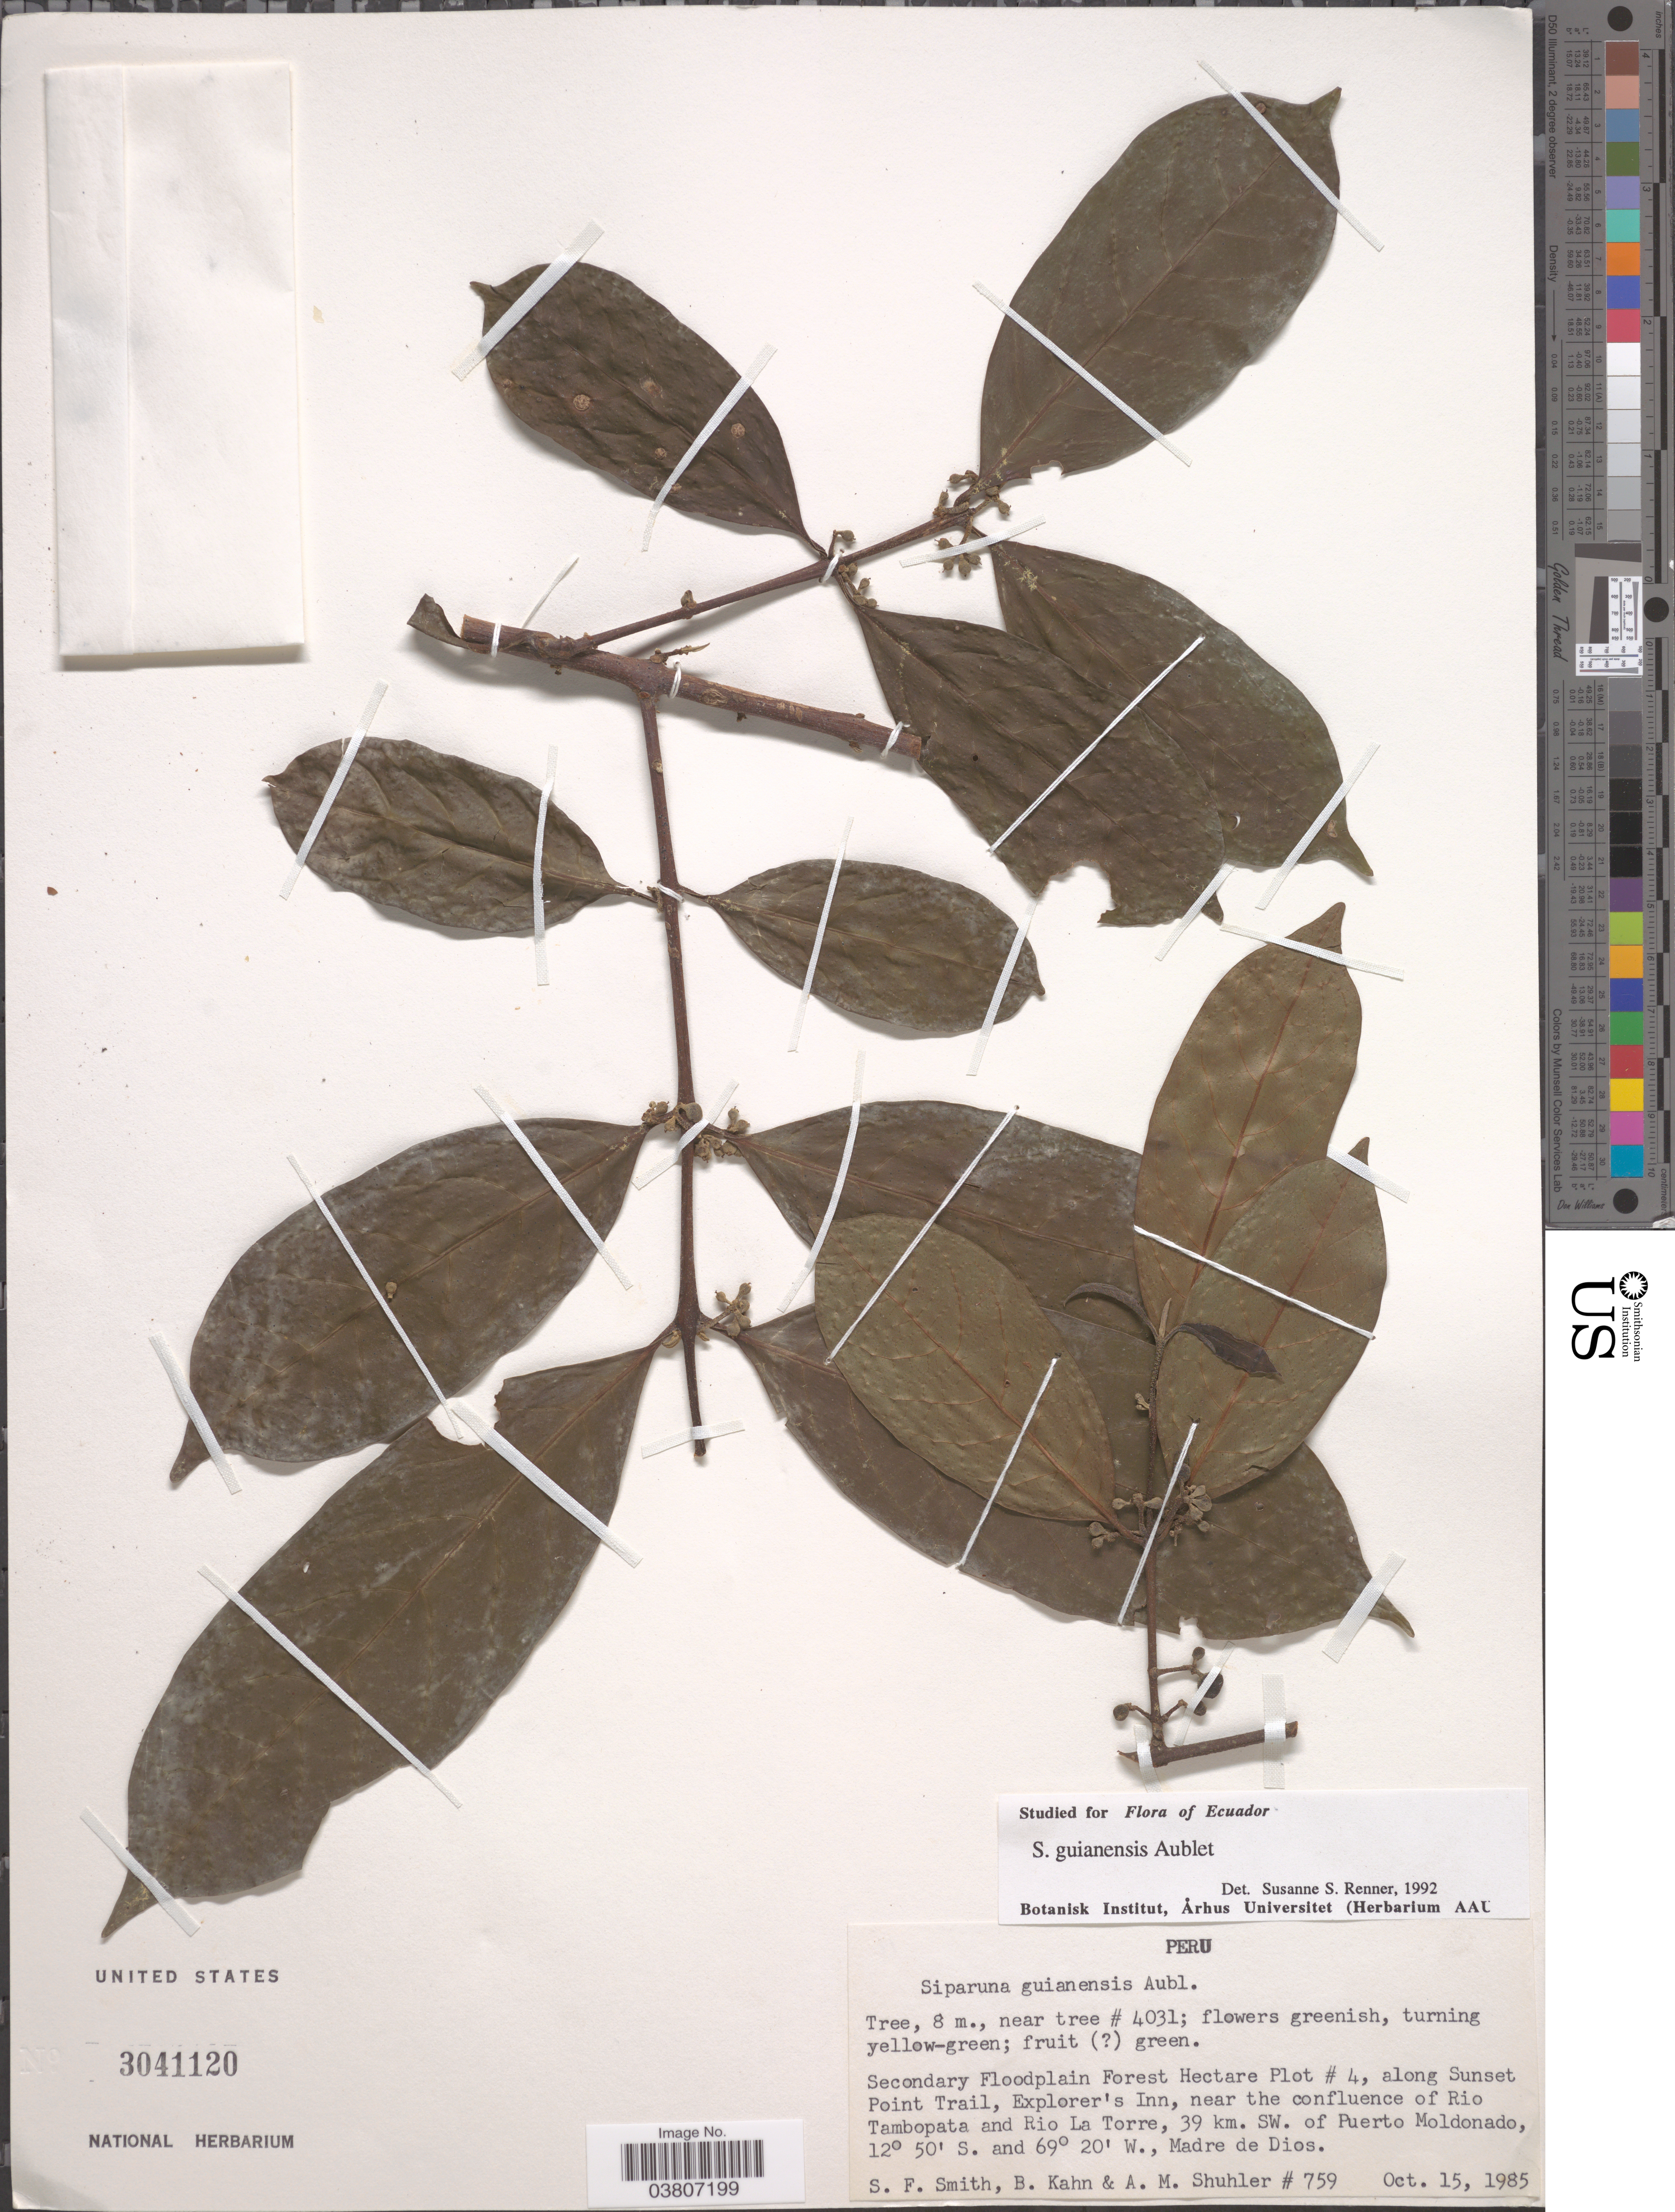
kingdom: Plantae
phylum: Tracheophyta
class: Magnoliopsida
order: Laurales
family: Siparunaceae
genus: Siparuna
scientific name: Siparuna guianensis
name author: Aubl.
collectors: S.F. Smith, B. Kahn & A. Shuhler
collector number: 759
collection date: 1985-10-15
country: Peru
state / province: Madre de Dios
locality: Secondary Floodplain Forest Hectare Plot #4, along Sunset Point Trail, Explorer's Inn, near the confluence of Rio Tambopata and Rio La Torre, 39 km. SW. of Puerto Moldonado.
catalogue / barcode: US 3041120